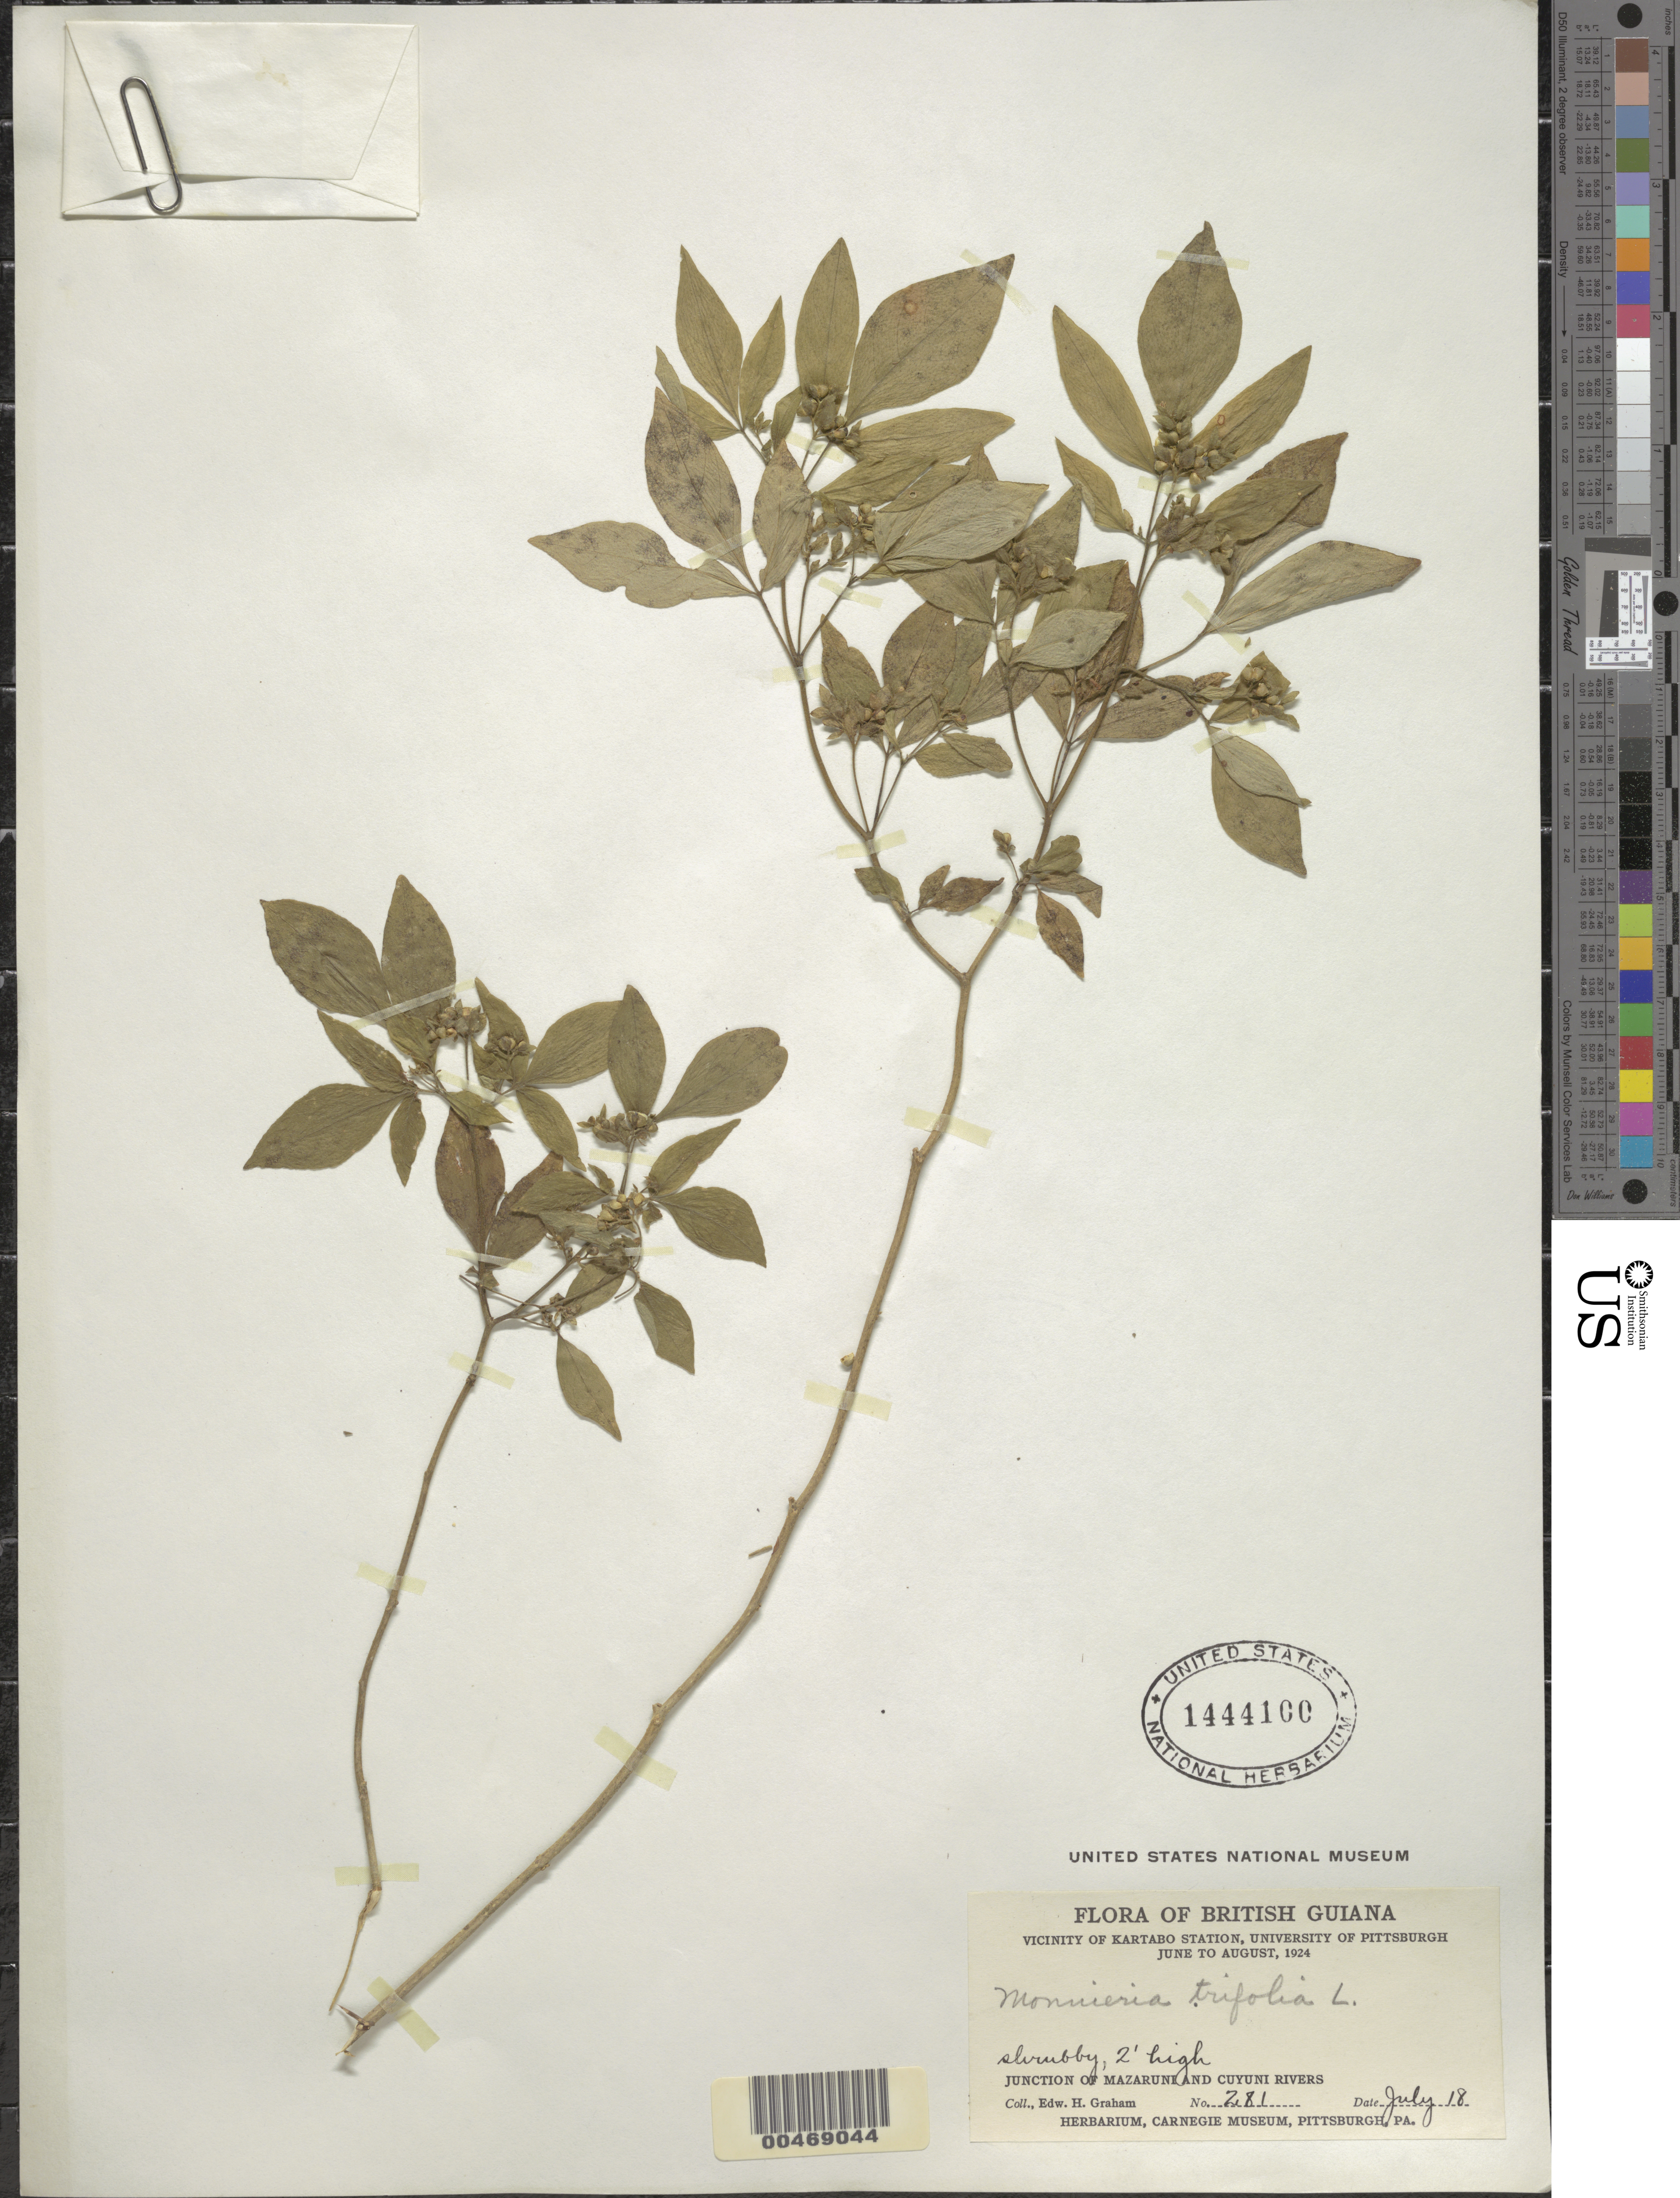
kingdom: Plantae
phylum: Tracheophyta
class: Magnoliopsida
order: Sapindales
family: Rutaceae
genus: Ertela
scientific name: Ertela trifolia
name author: (L.) Kuntze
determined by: Strong, Mark T., (BOT), Smithsonian Institution - National Museum of Natural History (UNITED STATES)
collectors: E. H. Graham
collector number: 281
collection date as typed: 18-Jul-24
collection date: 1924-07-18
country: Guyana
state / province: Cuyuni-Mazaruni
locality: Kartabo Station, junction of Mazaruni and Cuyuni Rivers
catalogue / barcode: US 1444100